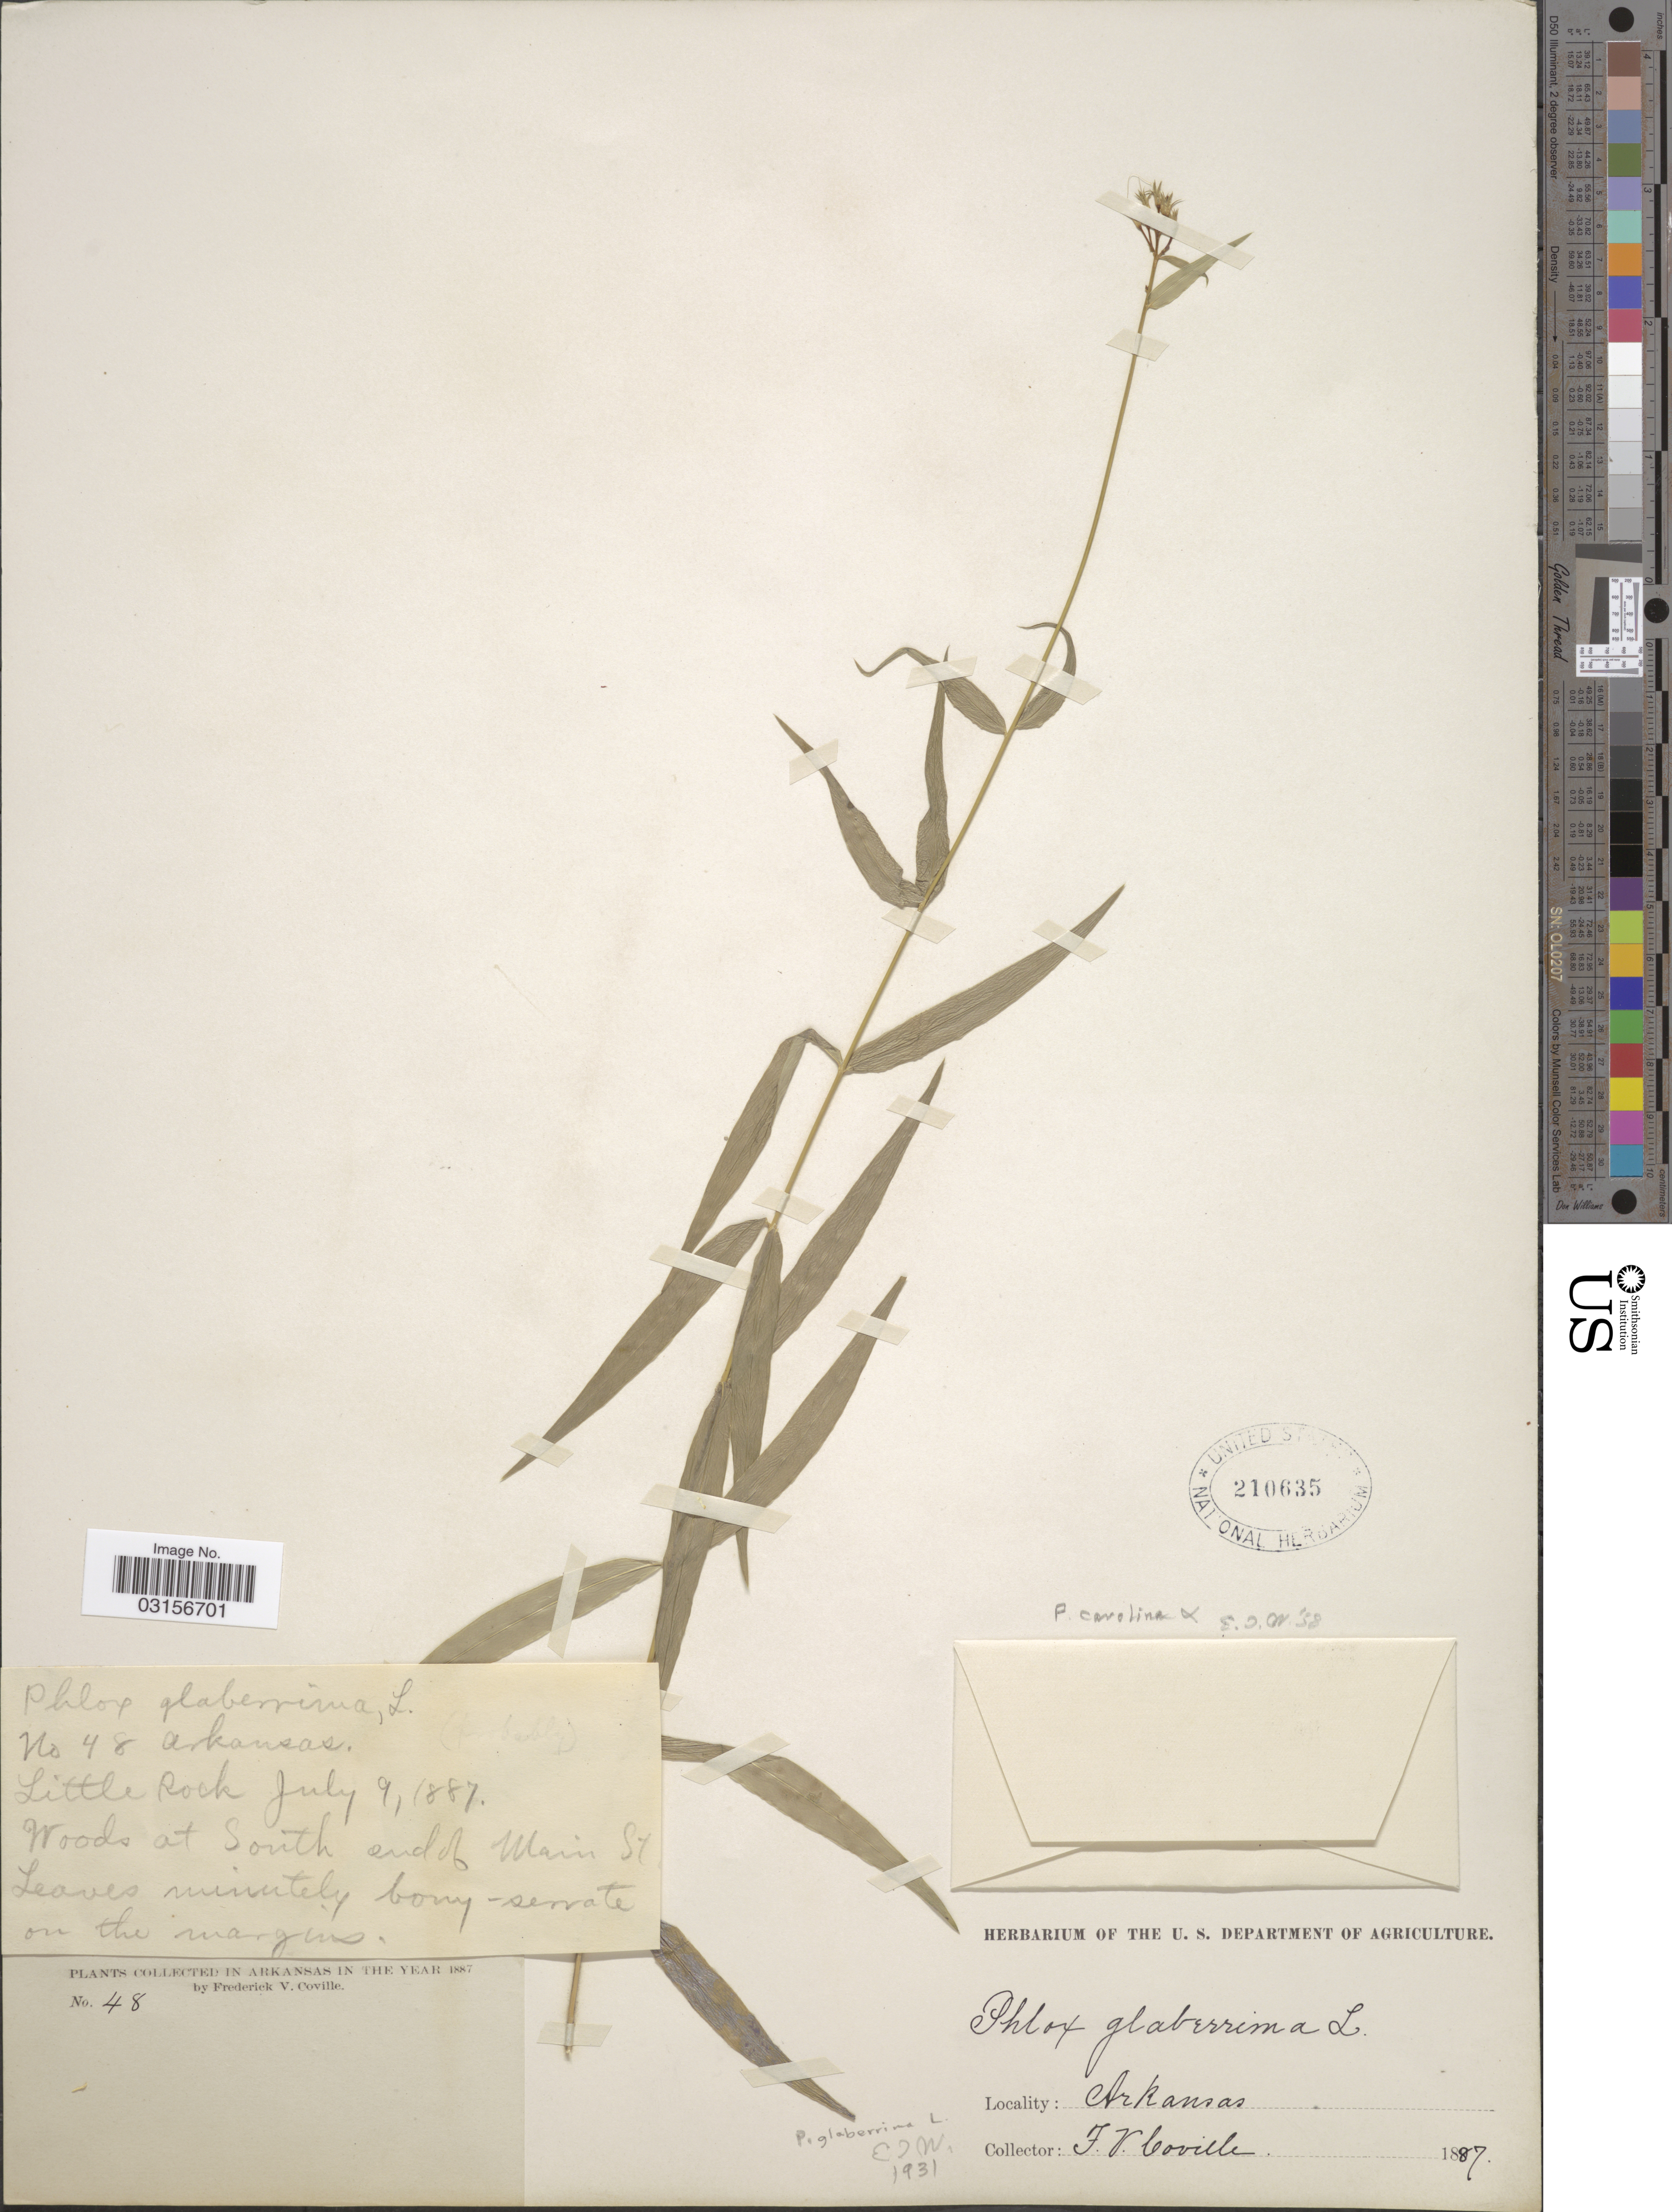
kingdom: Plantae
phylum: Tracheophyta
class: Magnoliopsida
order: Ericales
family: Polemoniaceae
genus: Phlox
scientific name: Phlox carolina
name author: L.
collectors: F. V. Coville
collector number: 48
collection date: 1887-07-09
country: United States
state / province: Arkansas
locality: Little Rock, Woods at South end of Main St.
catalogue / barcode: US 210635